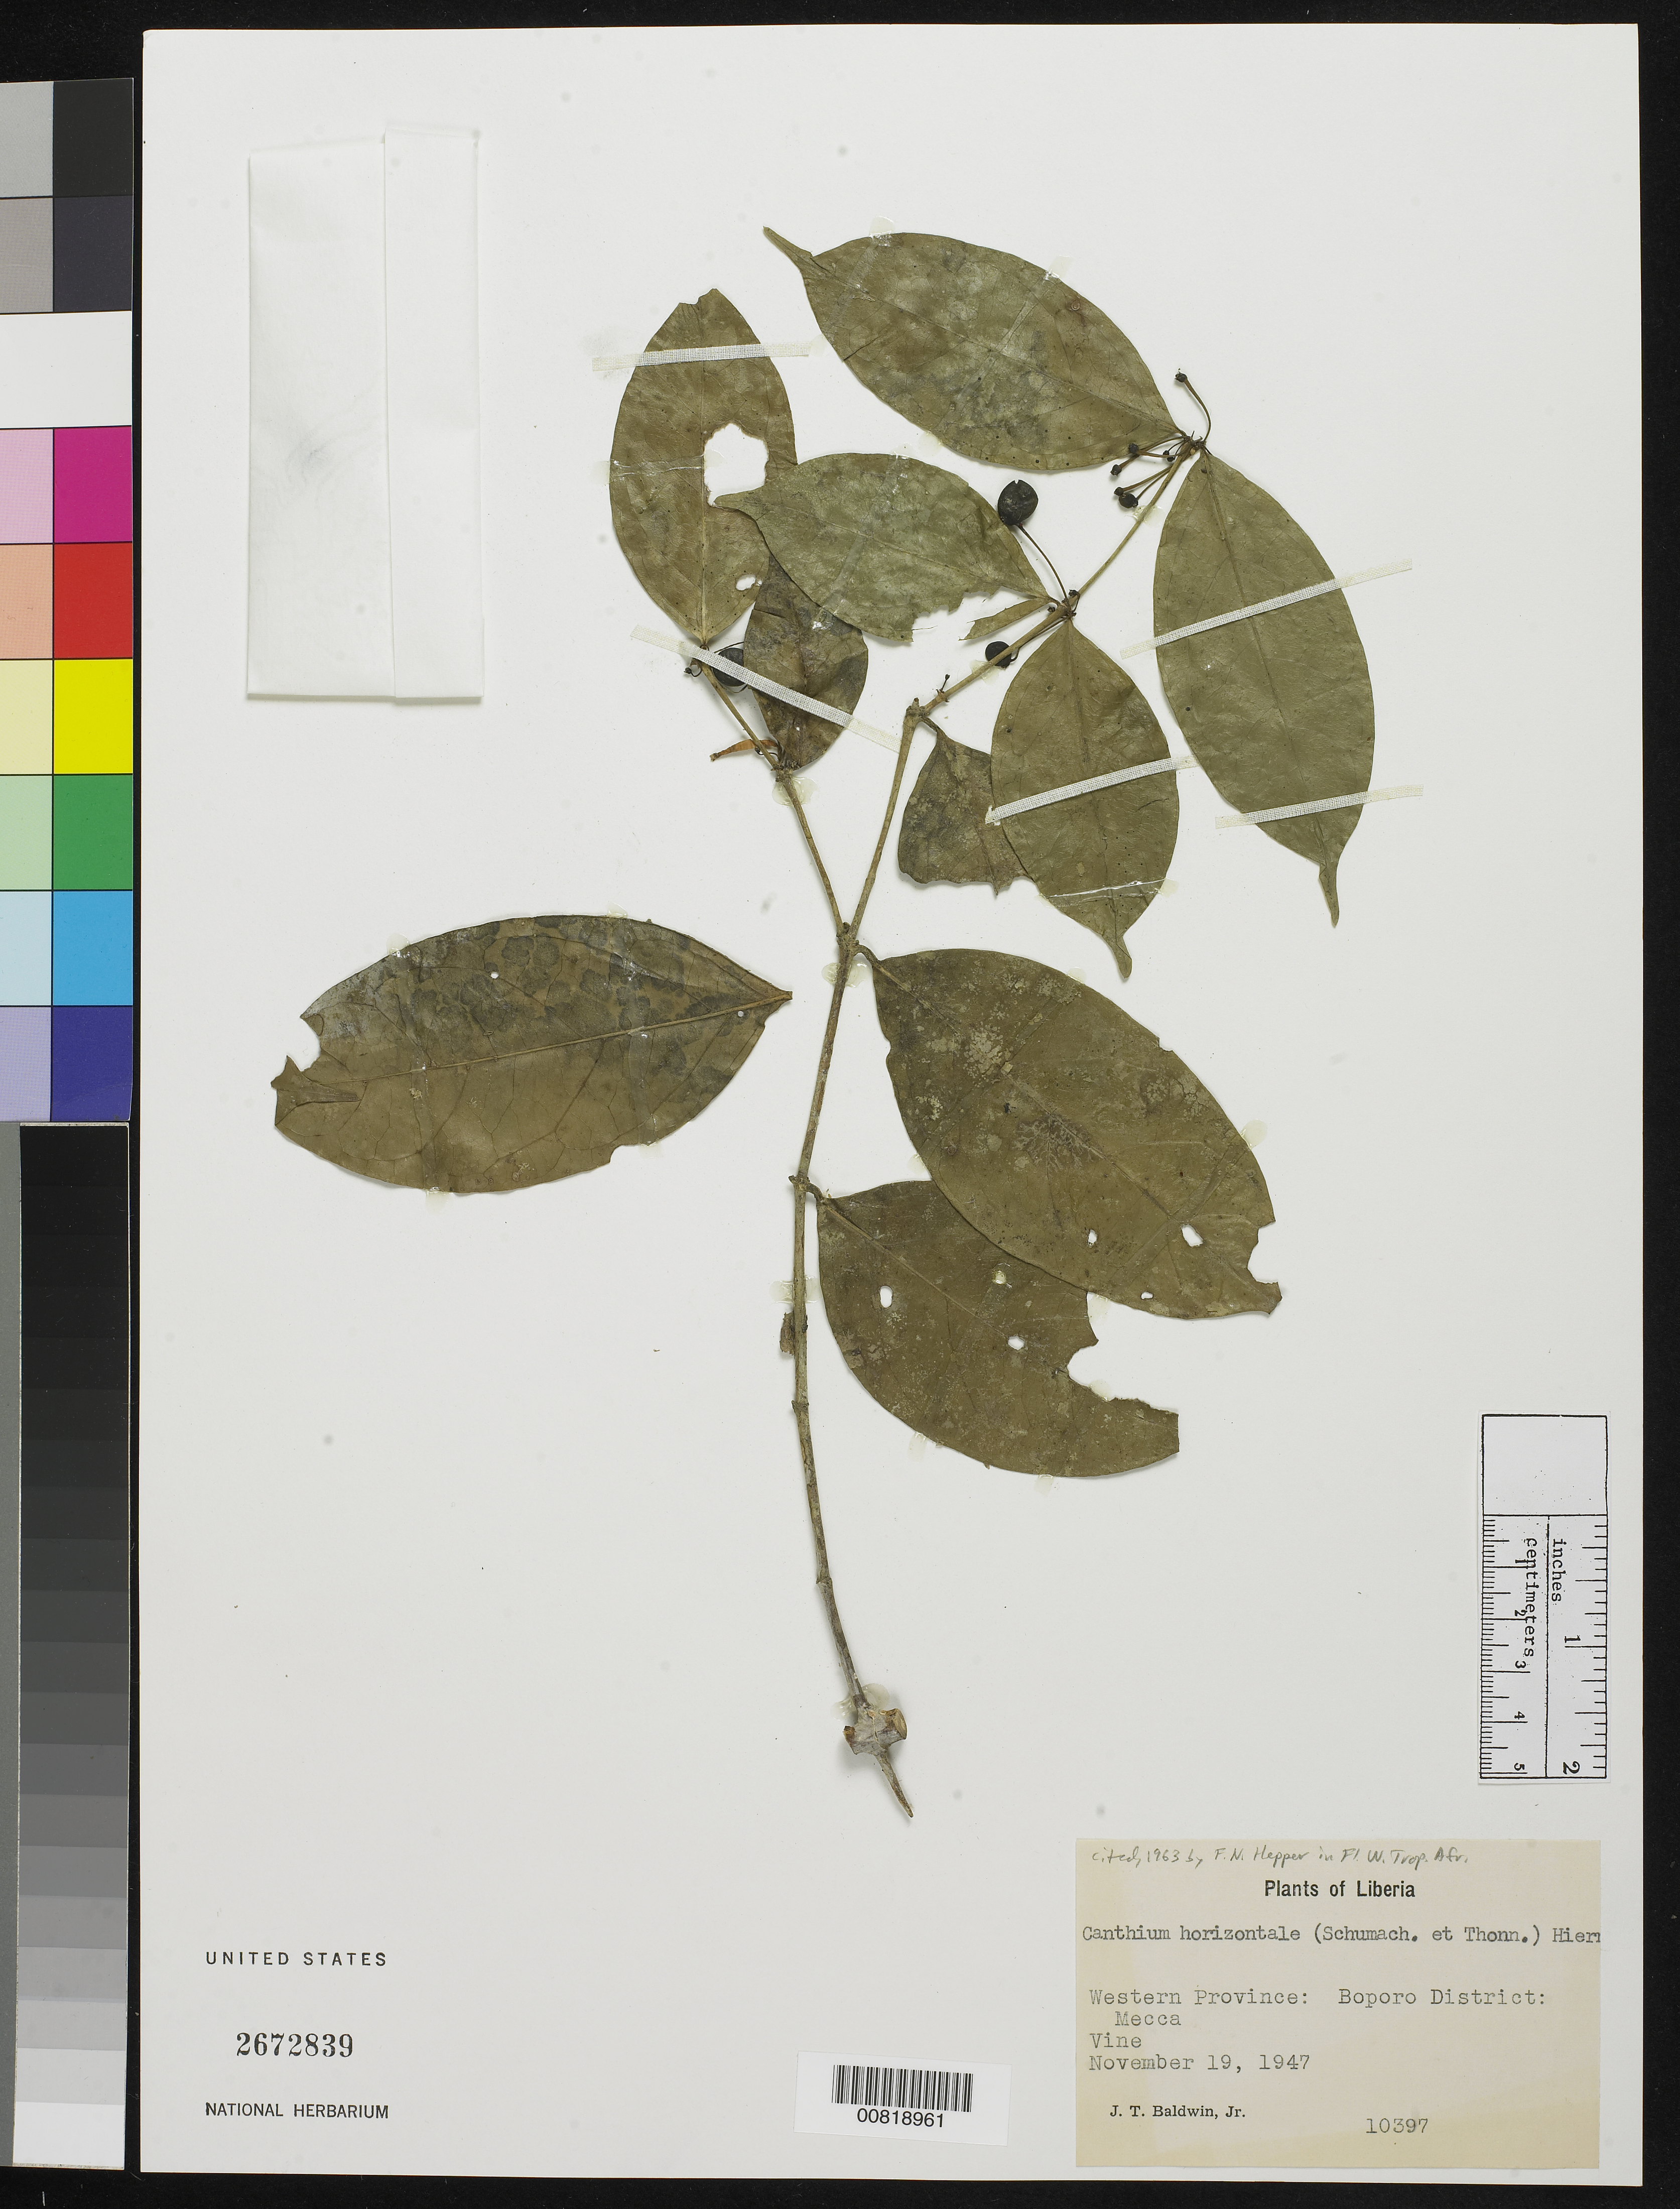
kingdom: Plantae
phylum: Tracheophyta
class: Magnoliopsida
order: Gentianales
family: Rubiaceae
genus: Canthium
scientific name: Canthium horizontale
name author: (Schumach.) Hiern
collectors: J. T. Baldwin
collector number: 10397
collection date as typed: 19 Nov 1947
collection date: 1947-11-19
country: Liberia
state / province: Gbarpolu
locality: Western Province: Boporo District, Mecca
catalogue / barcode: US 2672839